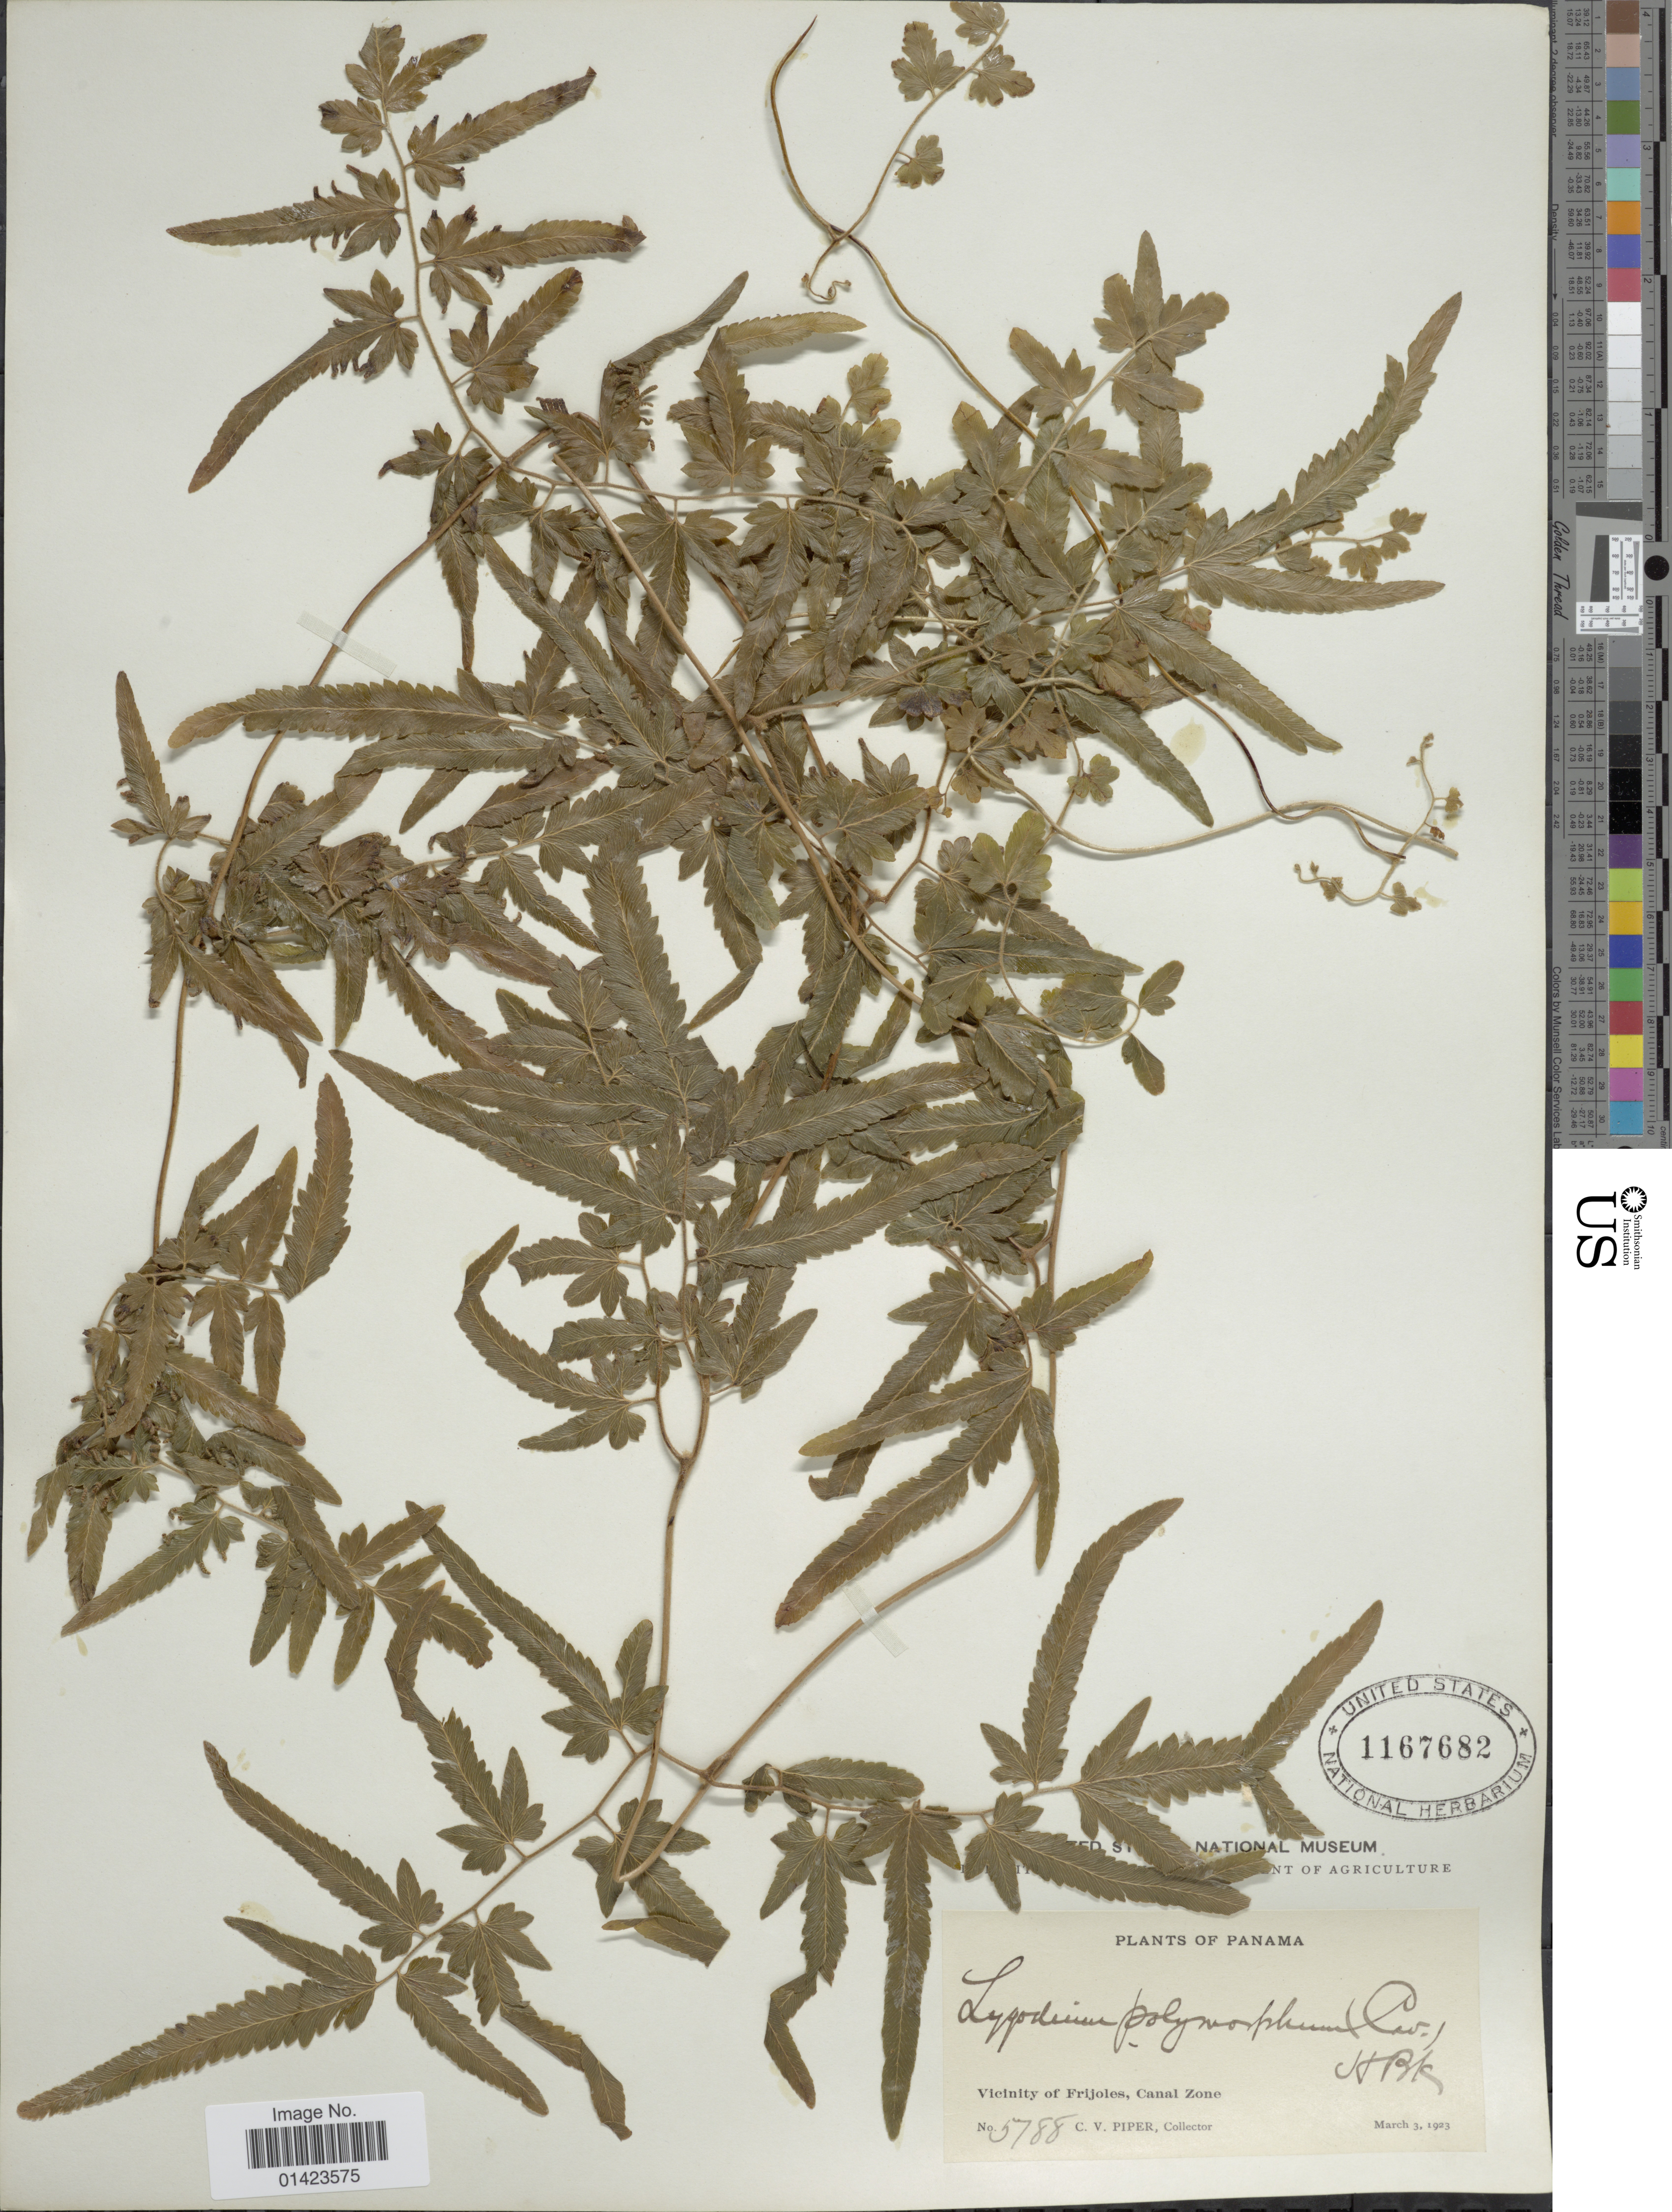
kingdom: Plantae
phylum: Tracheophyta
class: Polypodiopsida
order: Schizaeales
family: Lygodiaceae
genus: Lygodium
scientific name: Lygodium venustum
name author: Sw.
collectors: C. V. Piper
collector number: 5788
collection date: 1923-03-03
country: Panama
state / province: Colón / Panamá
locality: Vicinity of Frijoles, Canal Zone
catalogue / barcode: US 1167682